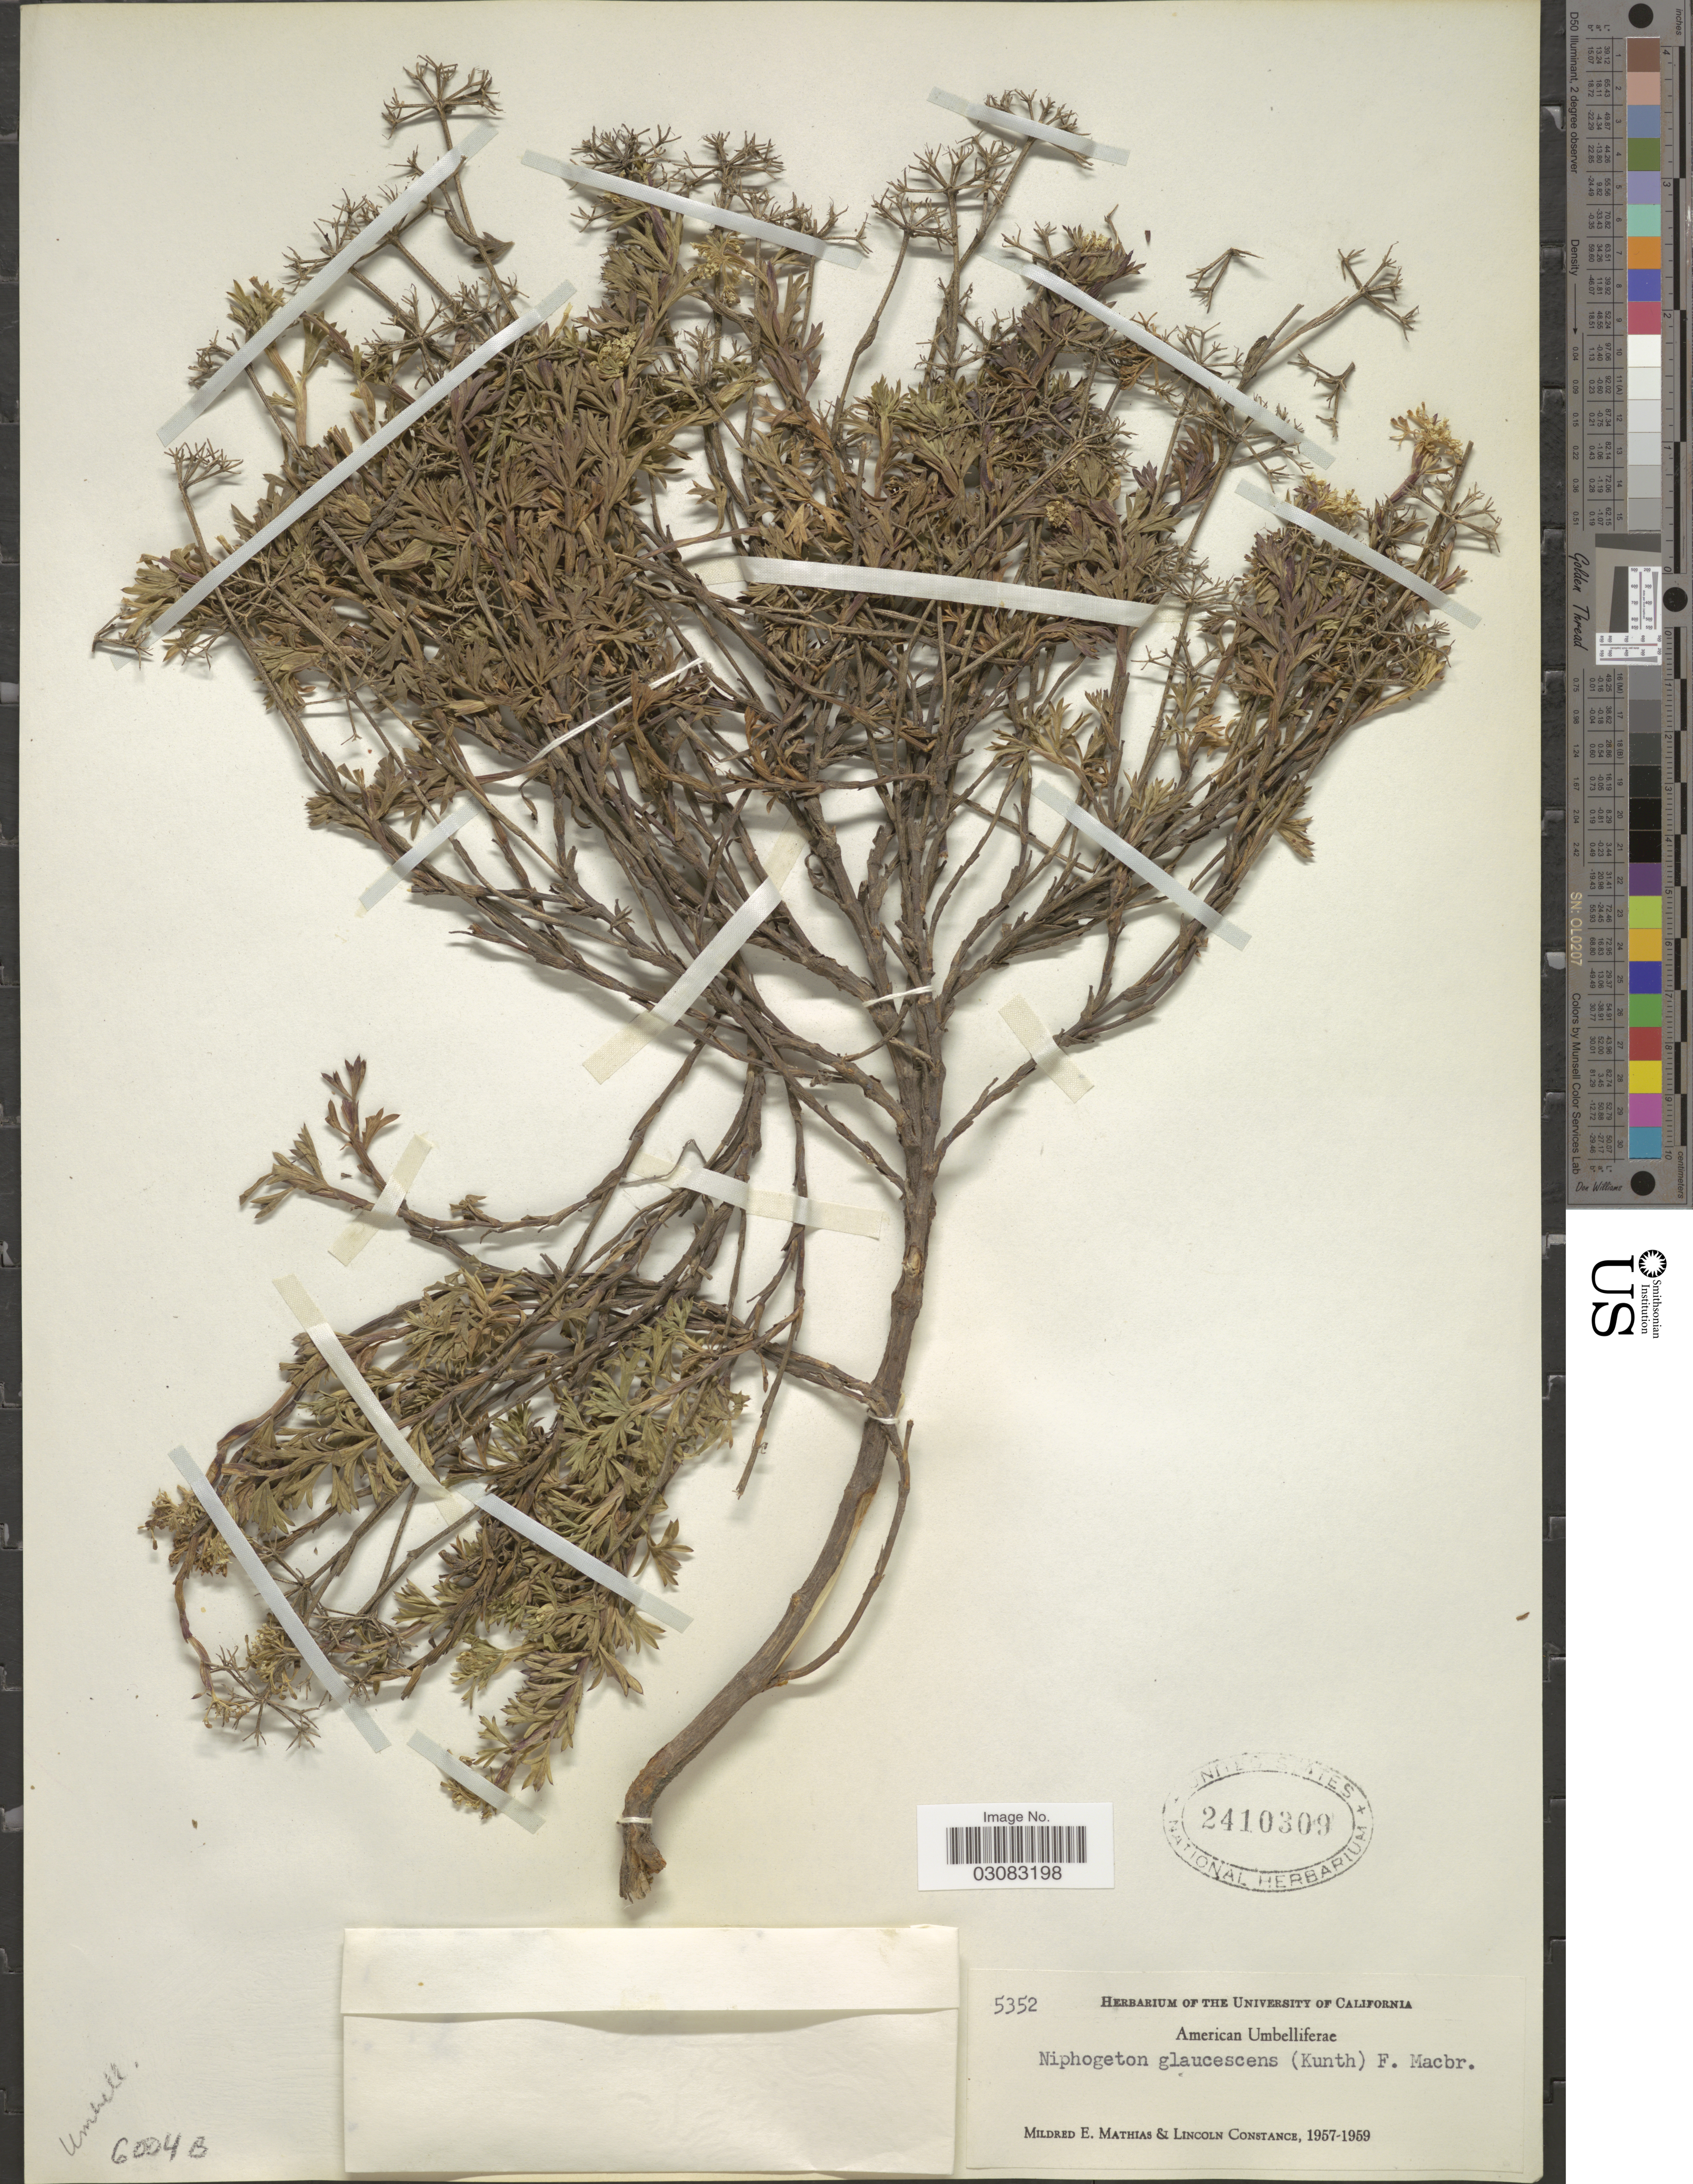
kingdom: Plantae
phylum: Tracheophyta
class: Magnoliopsida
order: Apiales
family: Apiaceae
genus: Niphogeton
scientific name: Niphogeton glaucescens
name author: (Kunth) J.F. Macbr.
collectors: M. E. Mathias & L. Constance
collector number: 5352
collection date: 1957/1959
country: United States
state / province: California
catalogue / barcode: US 2410309